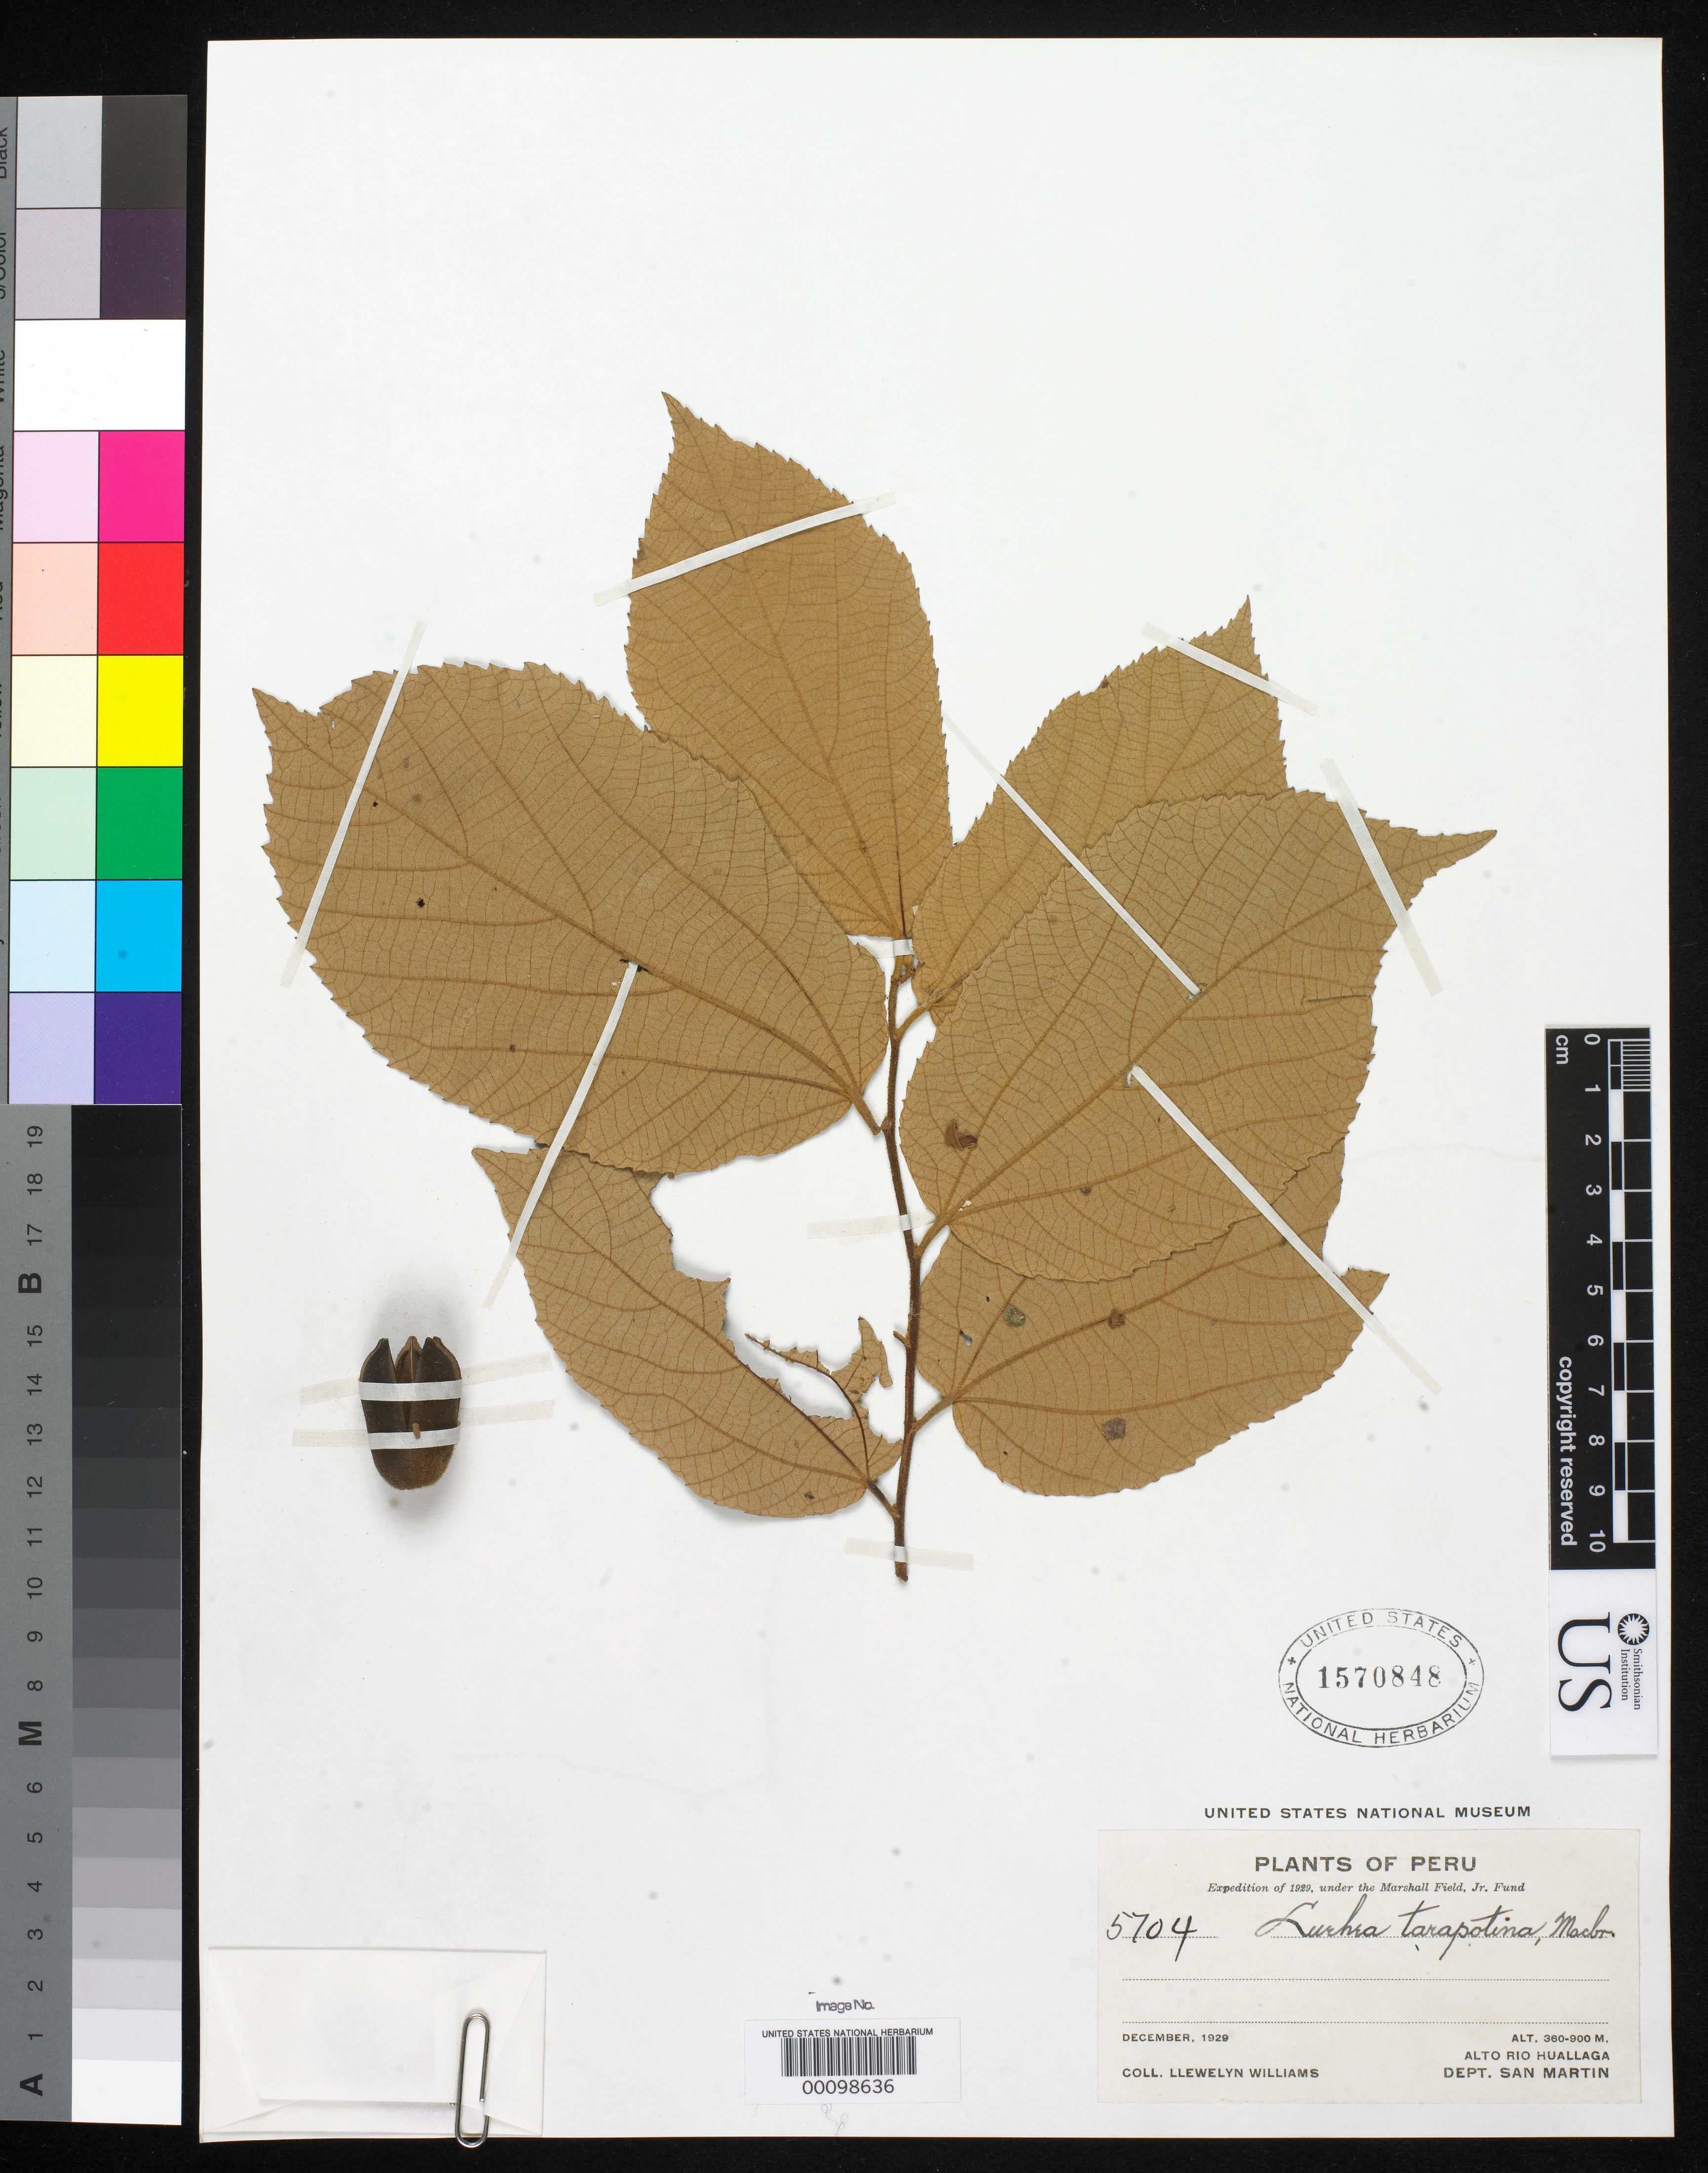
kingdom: Plantae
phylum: Tracheophyta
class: Magnoliopsida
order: Malvales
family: Malvaceae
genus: Luehea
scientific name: Luehea tarapotina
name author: J.F. Macbr.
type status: Isotype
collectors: Ll. Williams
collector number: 5704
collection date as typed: Dec 1929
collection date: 1929-12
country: Peru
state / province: San Martín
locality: Alto Rio Huallaga.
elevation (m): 360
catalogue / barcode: US 1570848